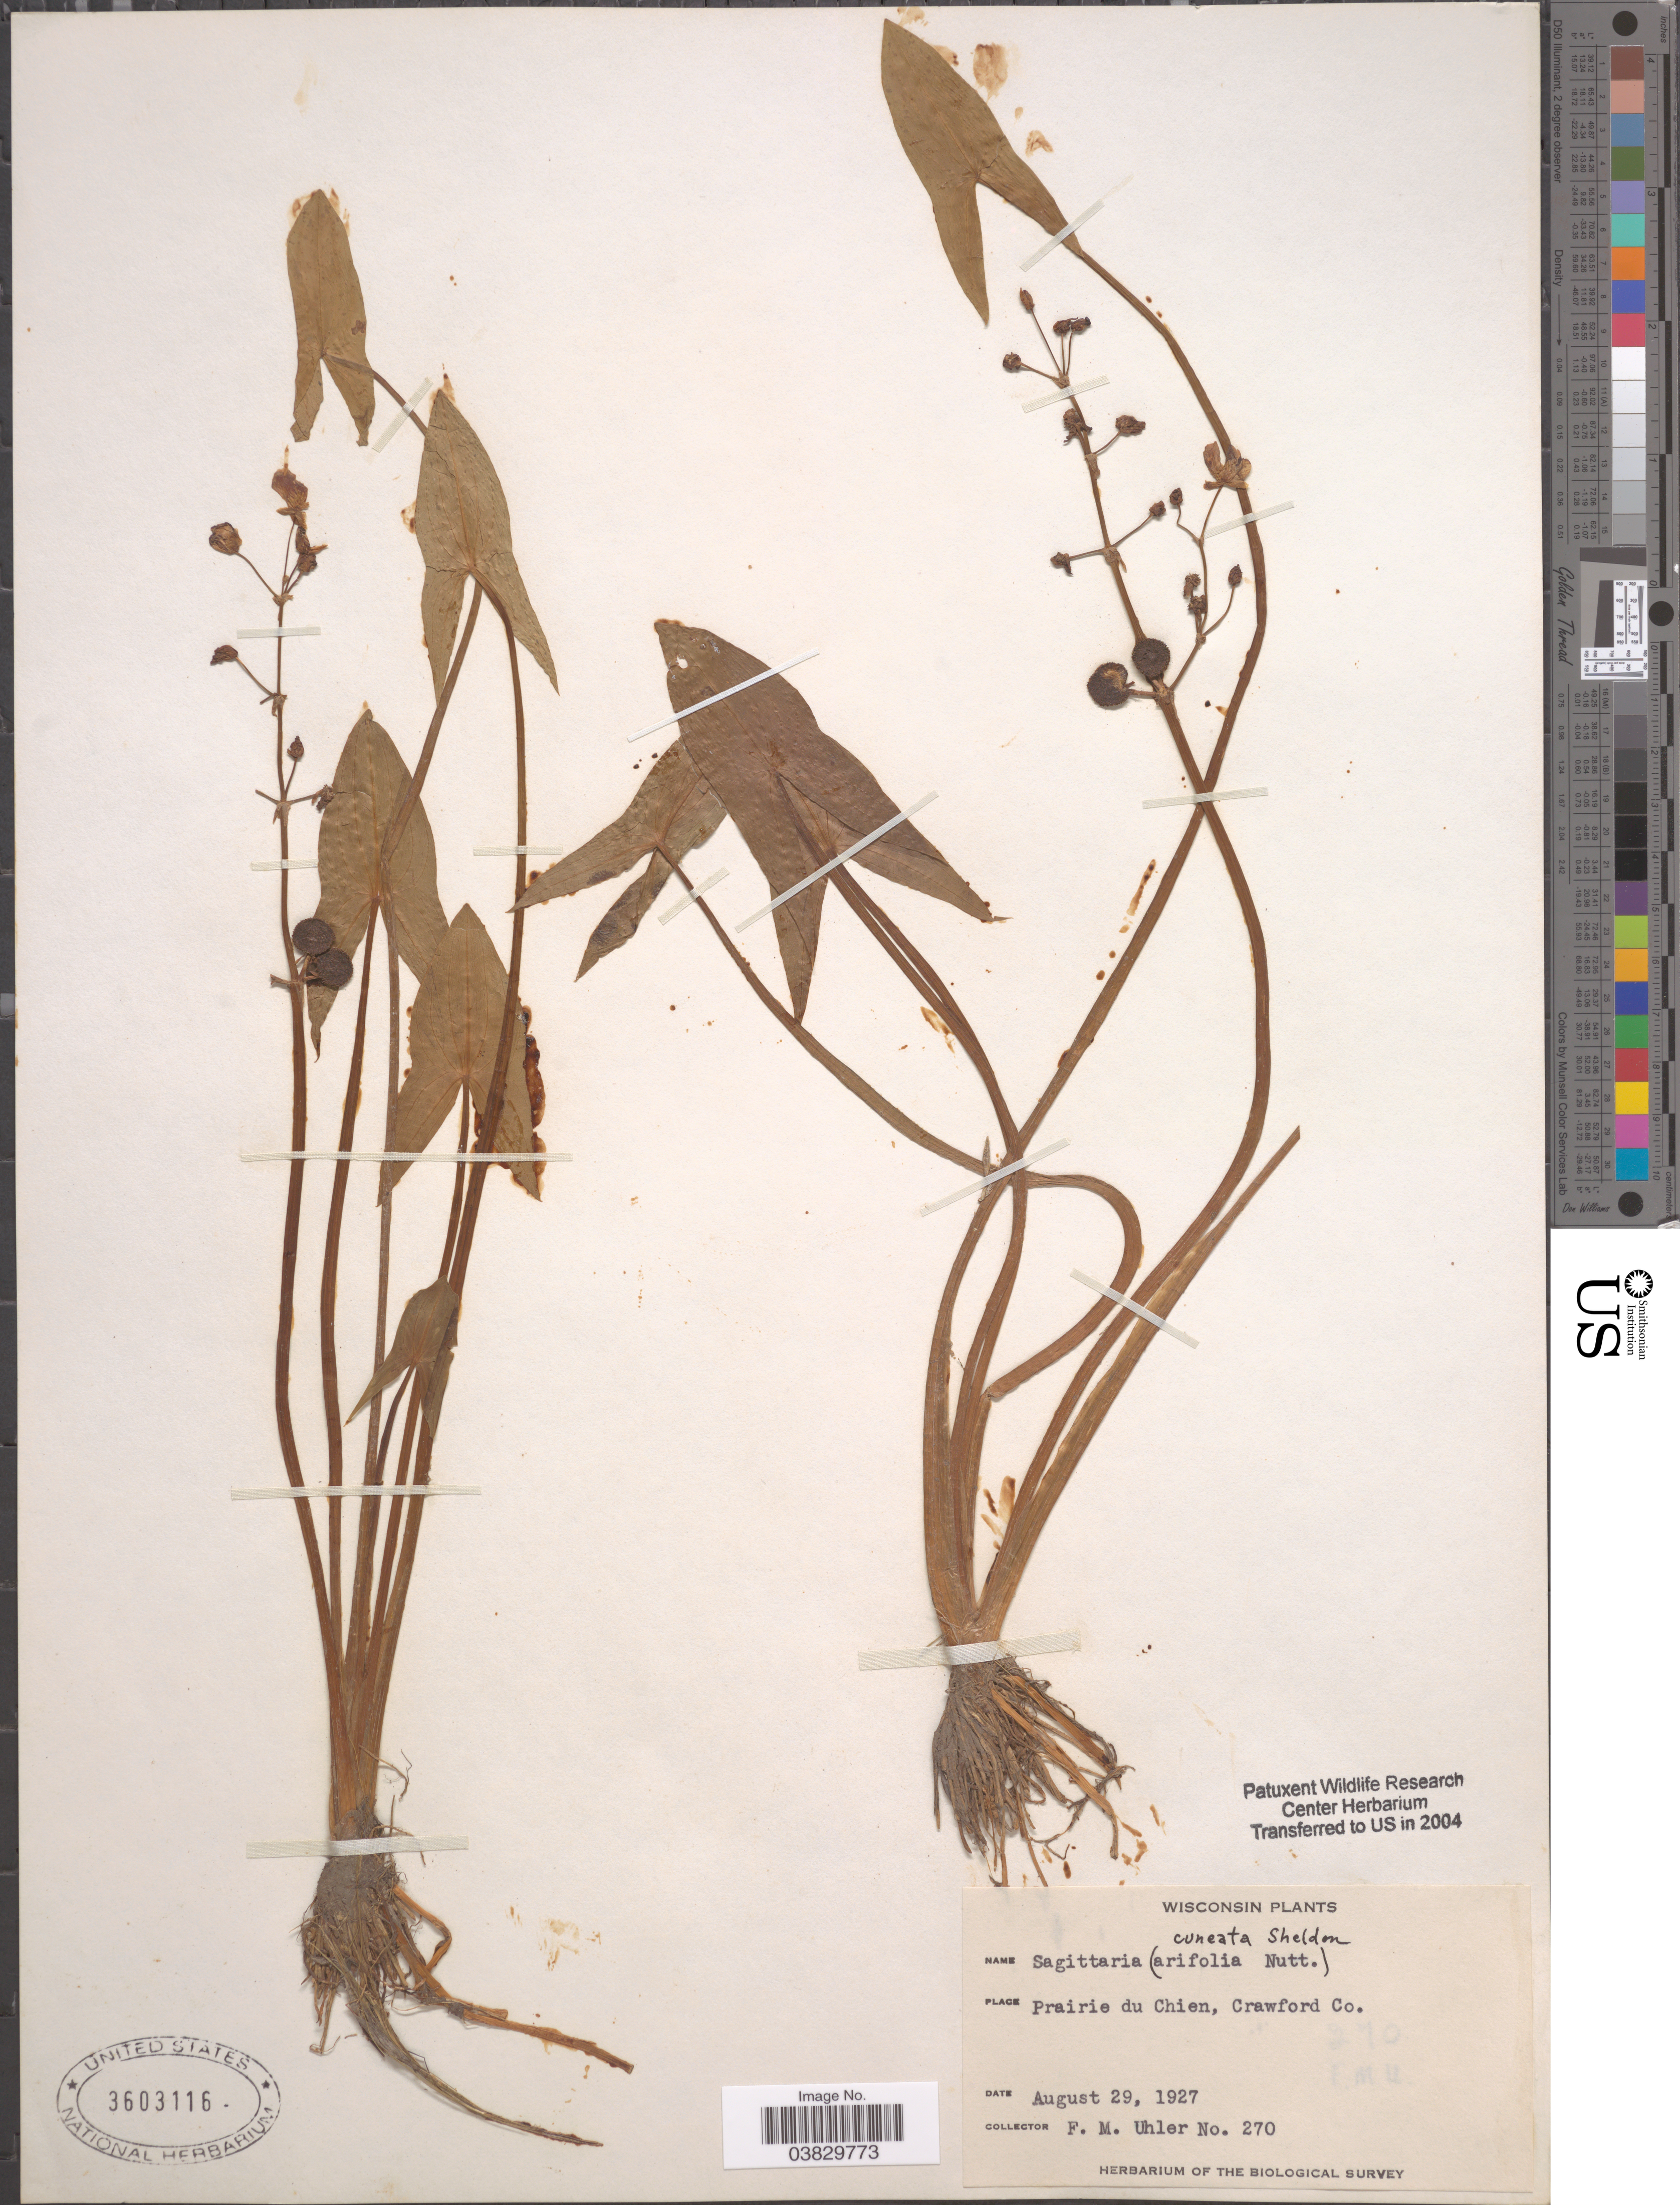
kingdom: Plantae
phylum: Tracheophyta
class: Liliopsida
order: Alismatales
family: Alismataceae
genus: Sagittaria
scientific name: Sagittaria cuneata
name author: E. Sheld.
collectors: F. M. Uhler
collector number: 270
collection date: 1927-08-29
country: United States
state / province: Wisconsin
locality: Prairie du Chien, Crawford Co.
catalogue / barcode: US 3603116